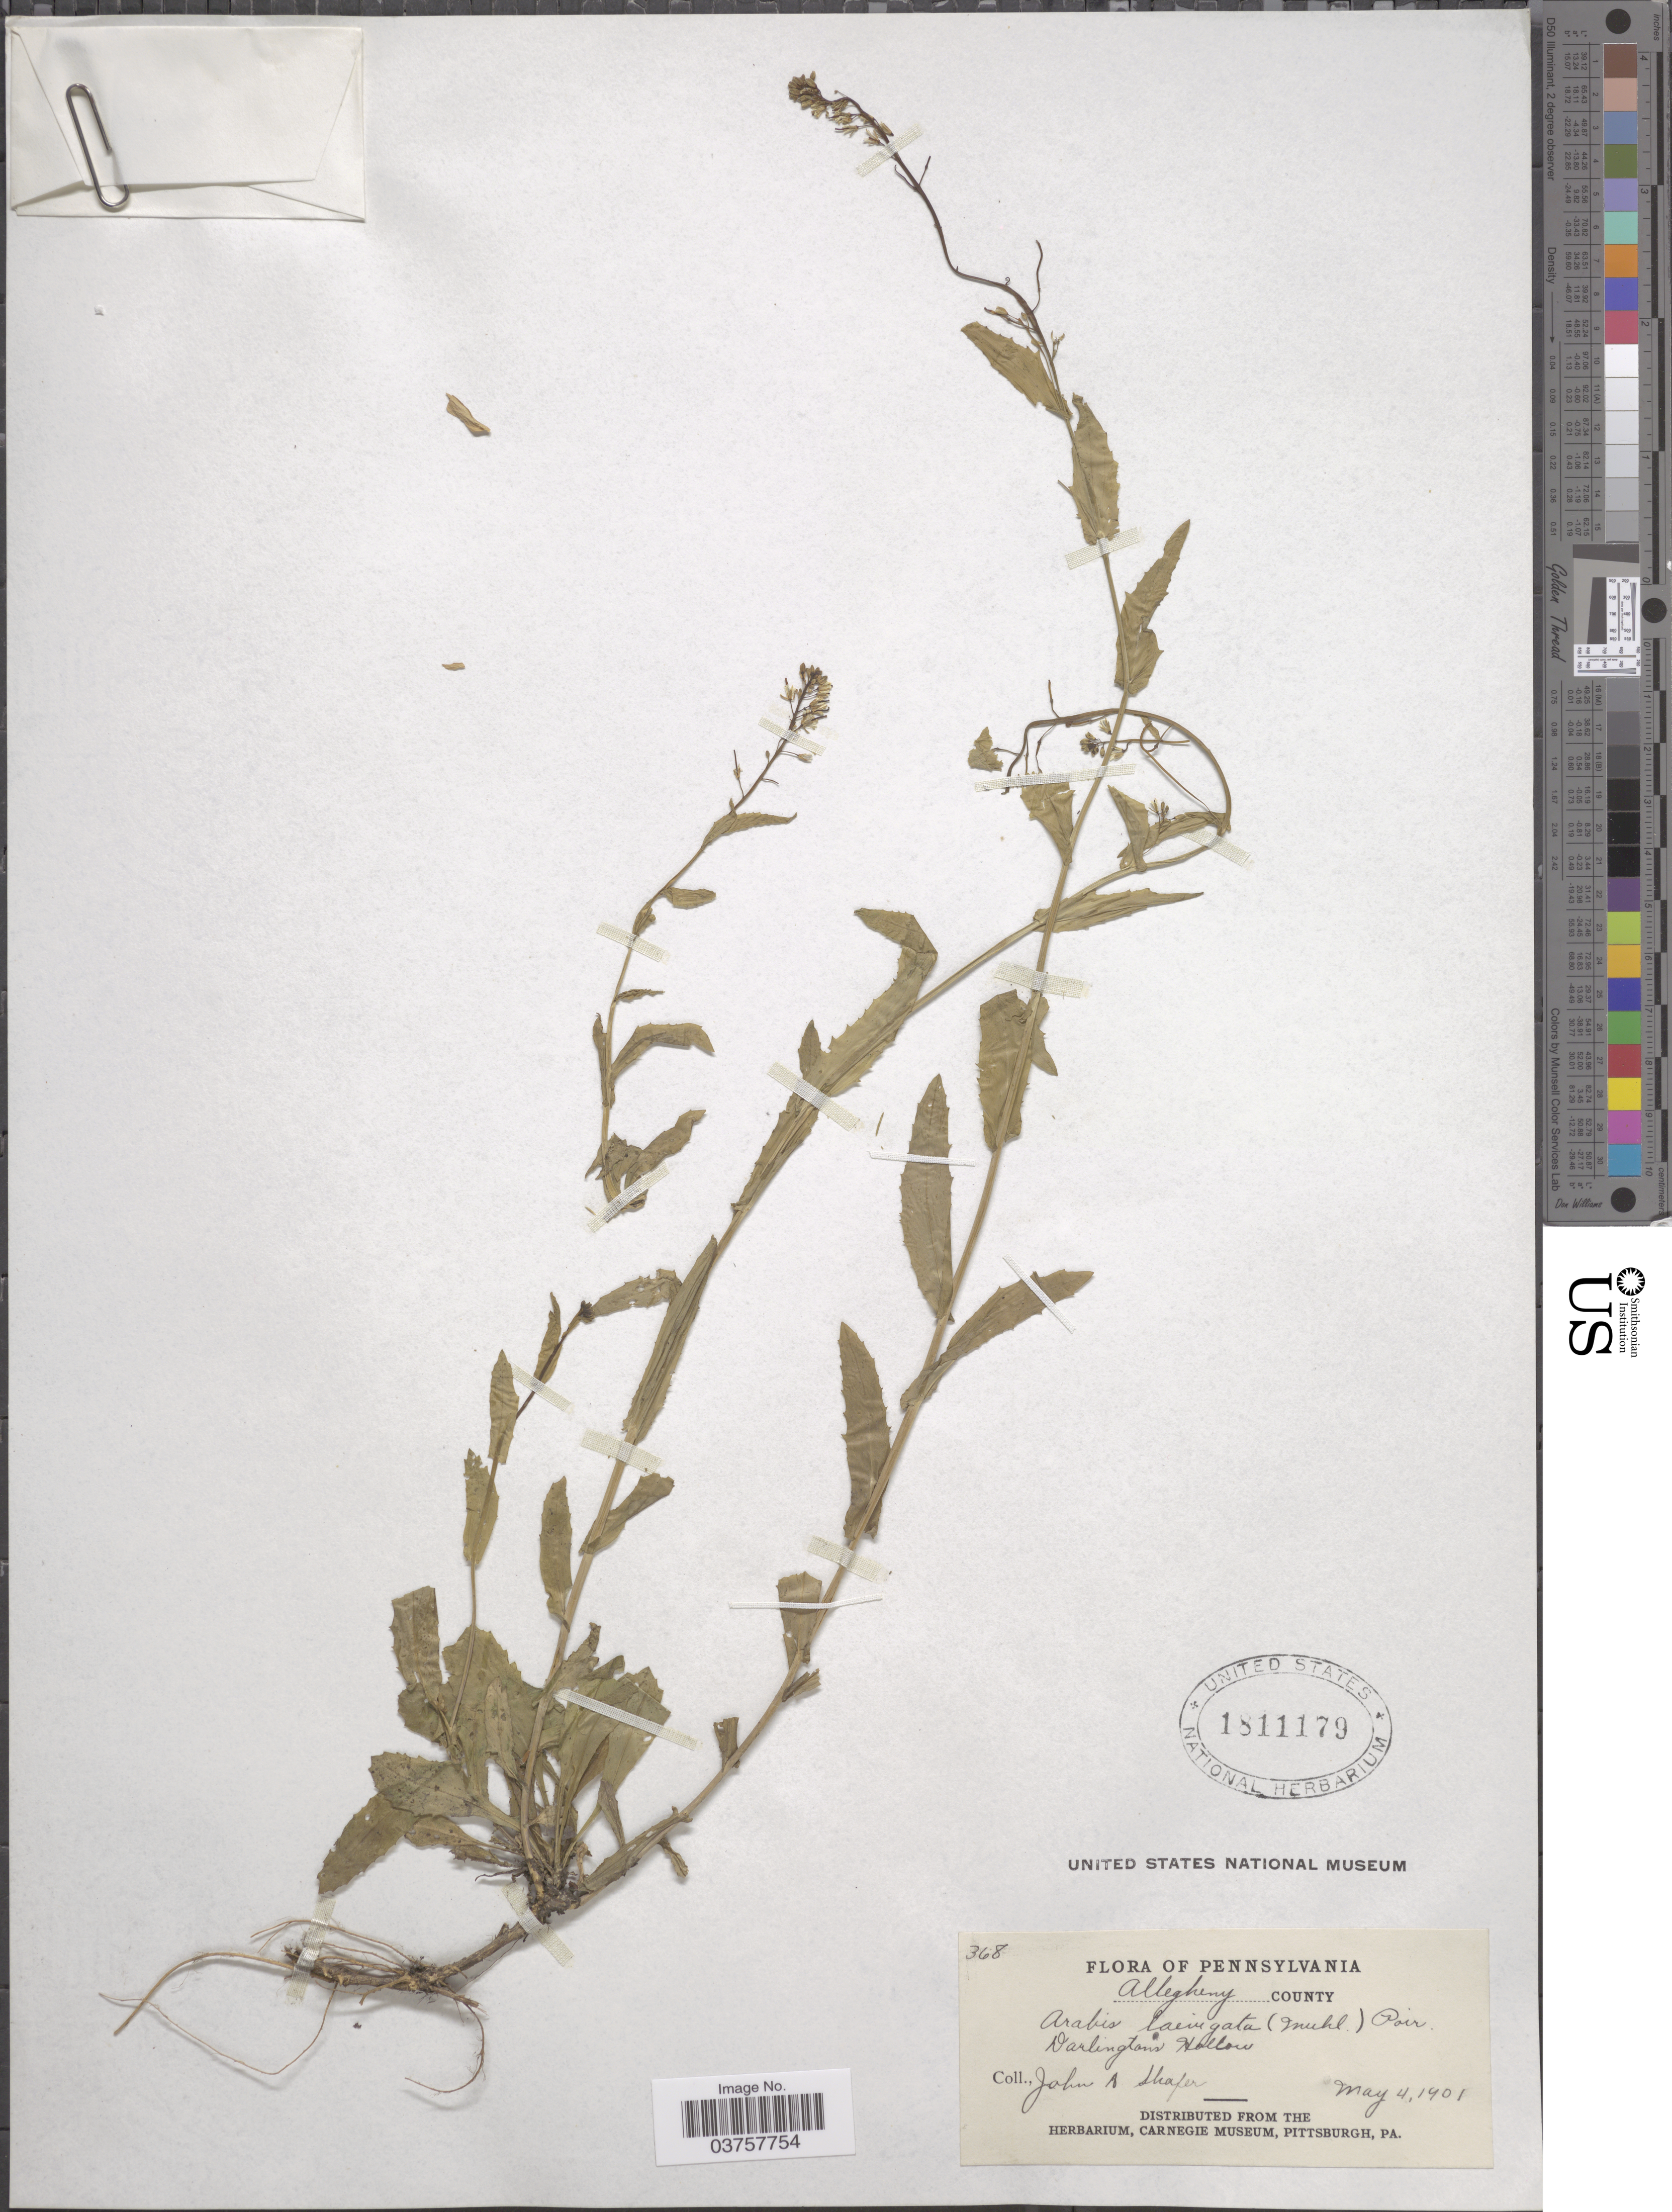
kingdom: Plantae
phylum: Tracheophyta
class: Magnoliopsida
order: Brassicales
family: Brassicaceae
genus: Arabis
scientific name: Arabis laevigata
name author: (Muhl. ex Willd.) Poir.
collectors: J. A. Shafer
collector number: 368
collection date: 1901-05-04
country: United States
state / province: Pennsylvania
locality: Allegheny County. Darlingtons Hollow.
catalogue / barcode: US 1811179